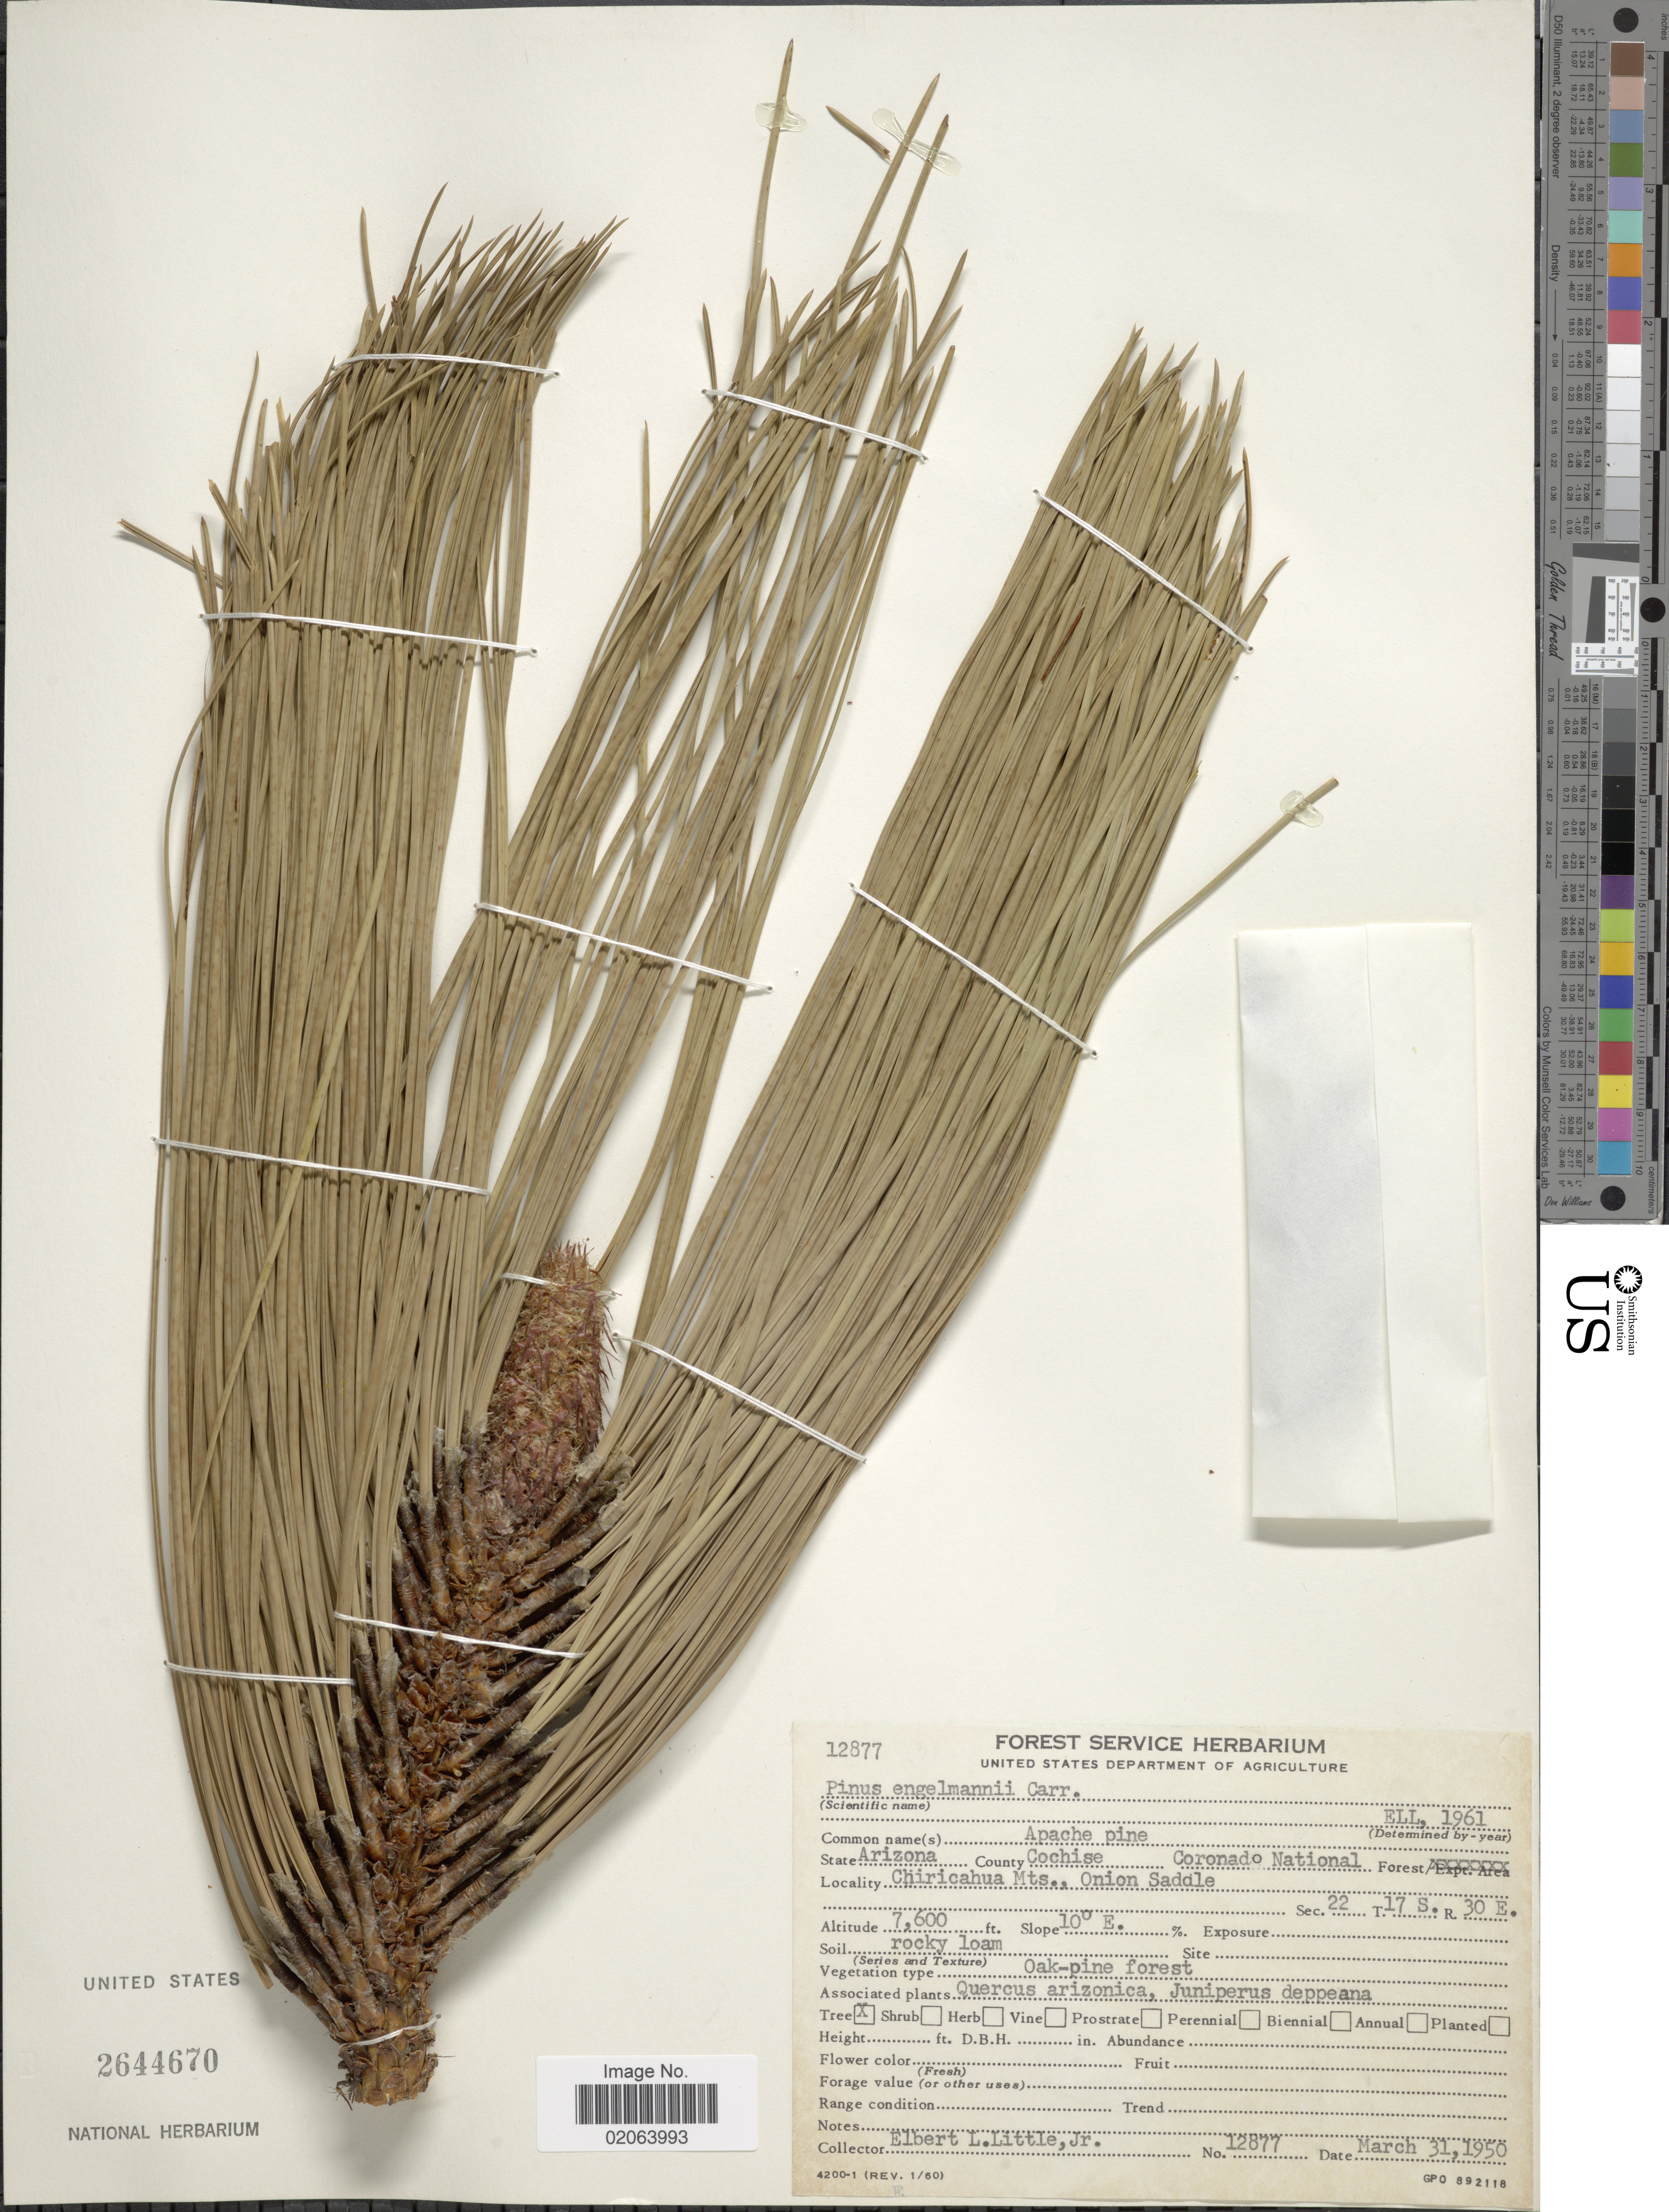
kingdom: Plantae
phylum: Tracheophyta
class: Pinopsida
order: Pinales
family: Pinaceae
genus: Pinus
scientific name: Pinus engelmannii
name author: Carrière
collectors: E. L. Little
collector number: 12877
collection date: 1950-03-31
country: United States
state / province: Arizona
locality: County Cochise. Coronado National Forest. Chiricahua Mts., Onion Saddle. Sec. 22 T. 17 S. R. 30 E.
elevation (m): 2316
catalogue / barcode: US 2644670